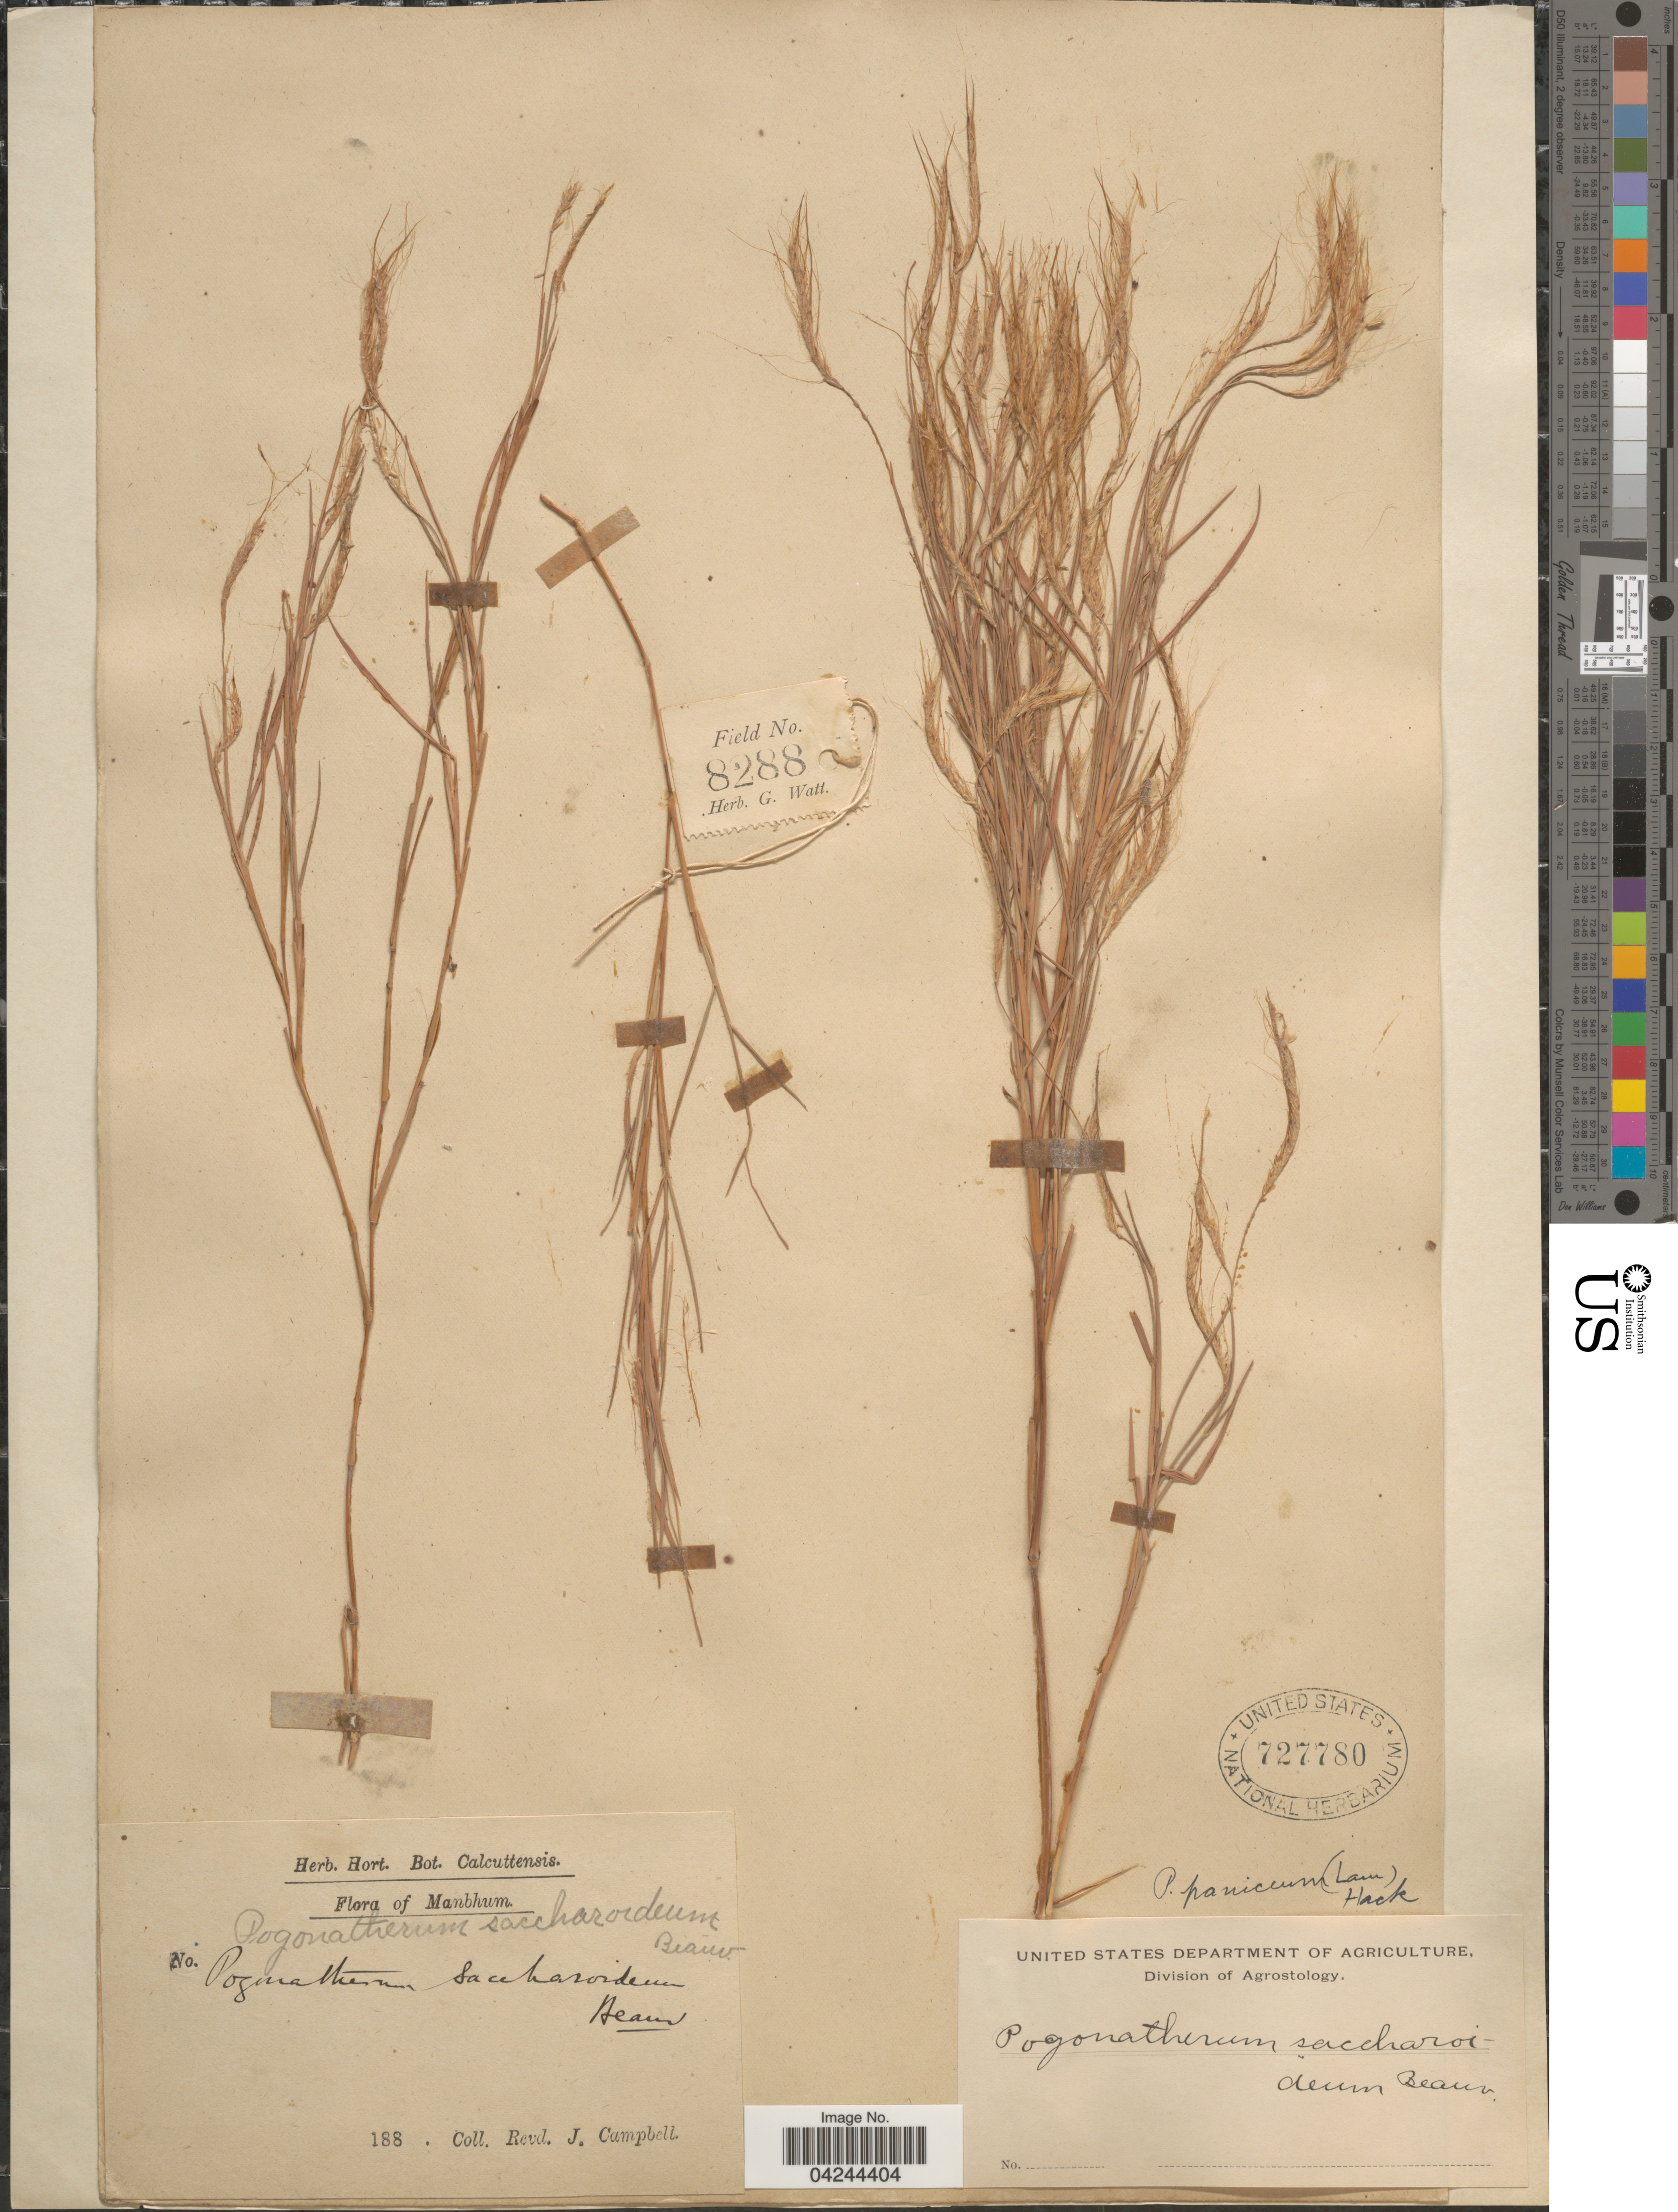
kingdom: Plantae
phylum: Tracheophyta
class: Liliopsida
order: Poales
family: Poaceae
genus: Pogonatherum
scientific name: Pogonatherum crinitum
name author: (Thunb.) Kunth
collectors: R. Campbell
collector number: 8288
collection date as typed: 188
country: India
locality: Manbhum.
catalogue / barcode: US 727780